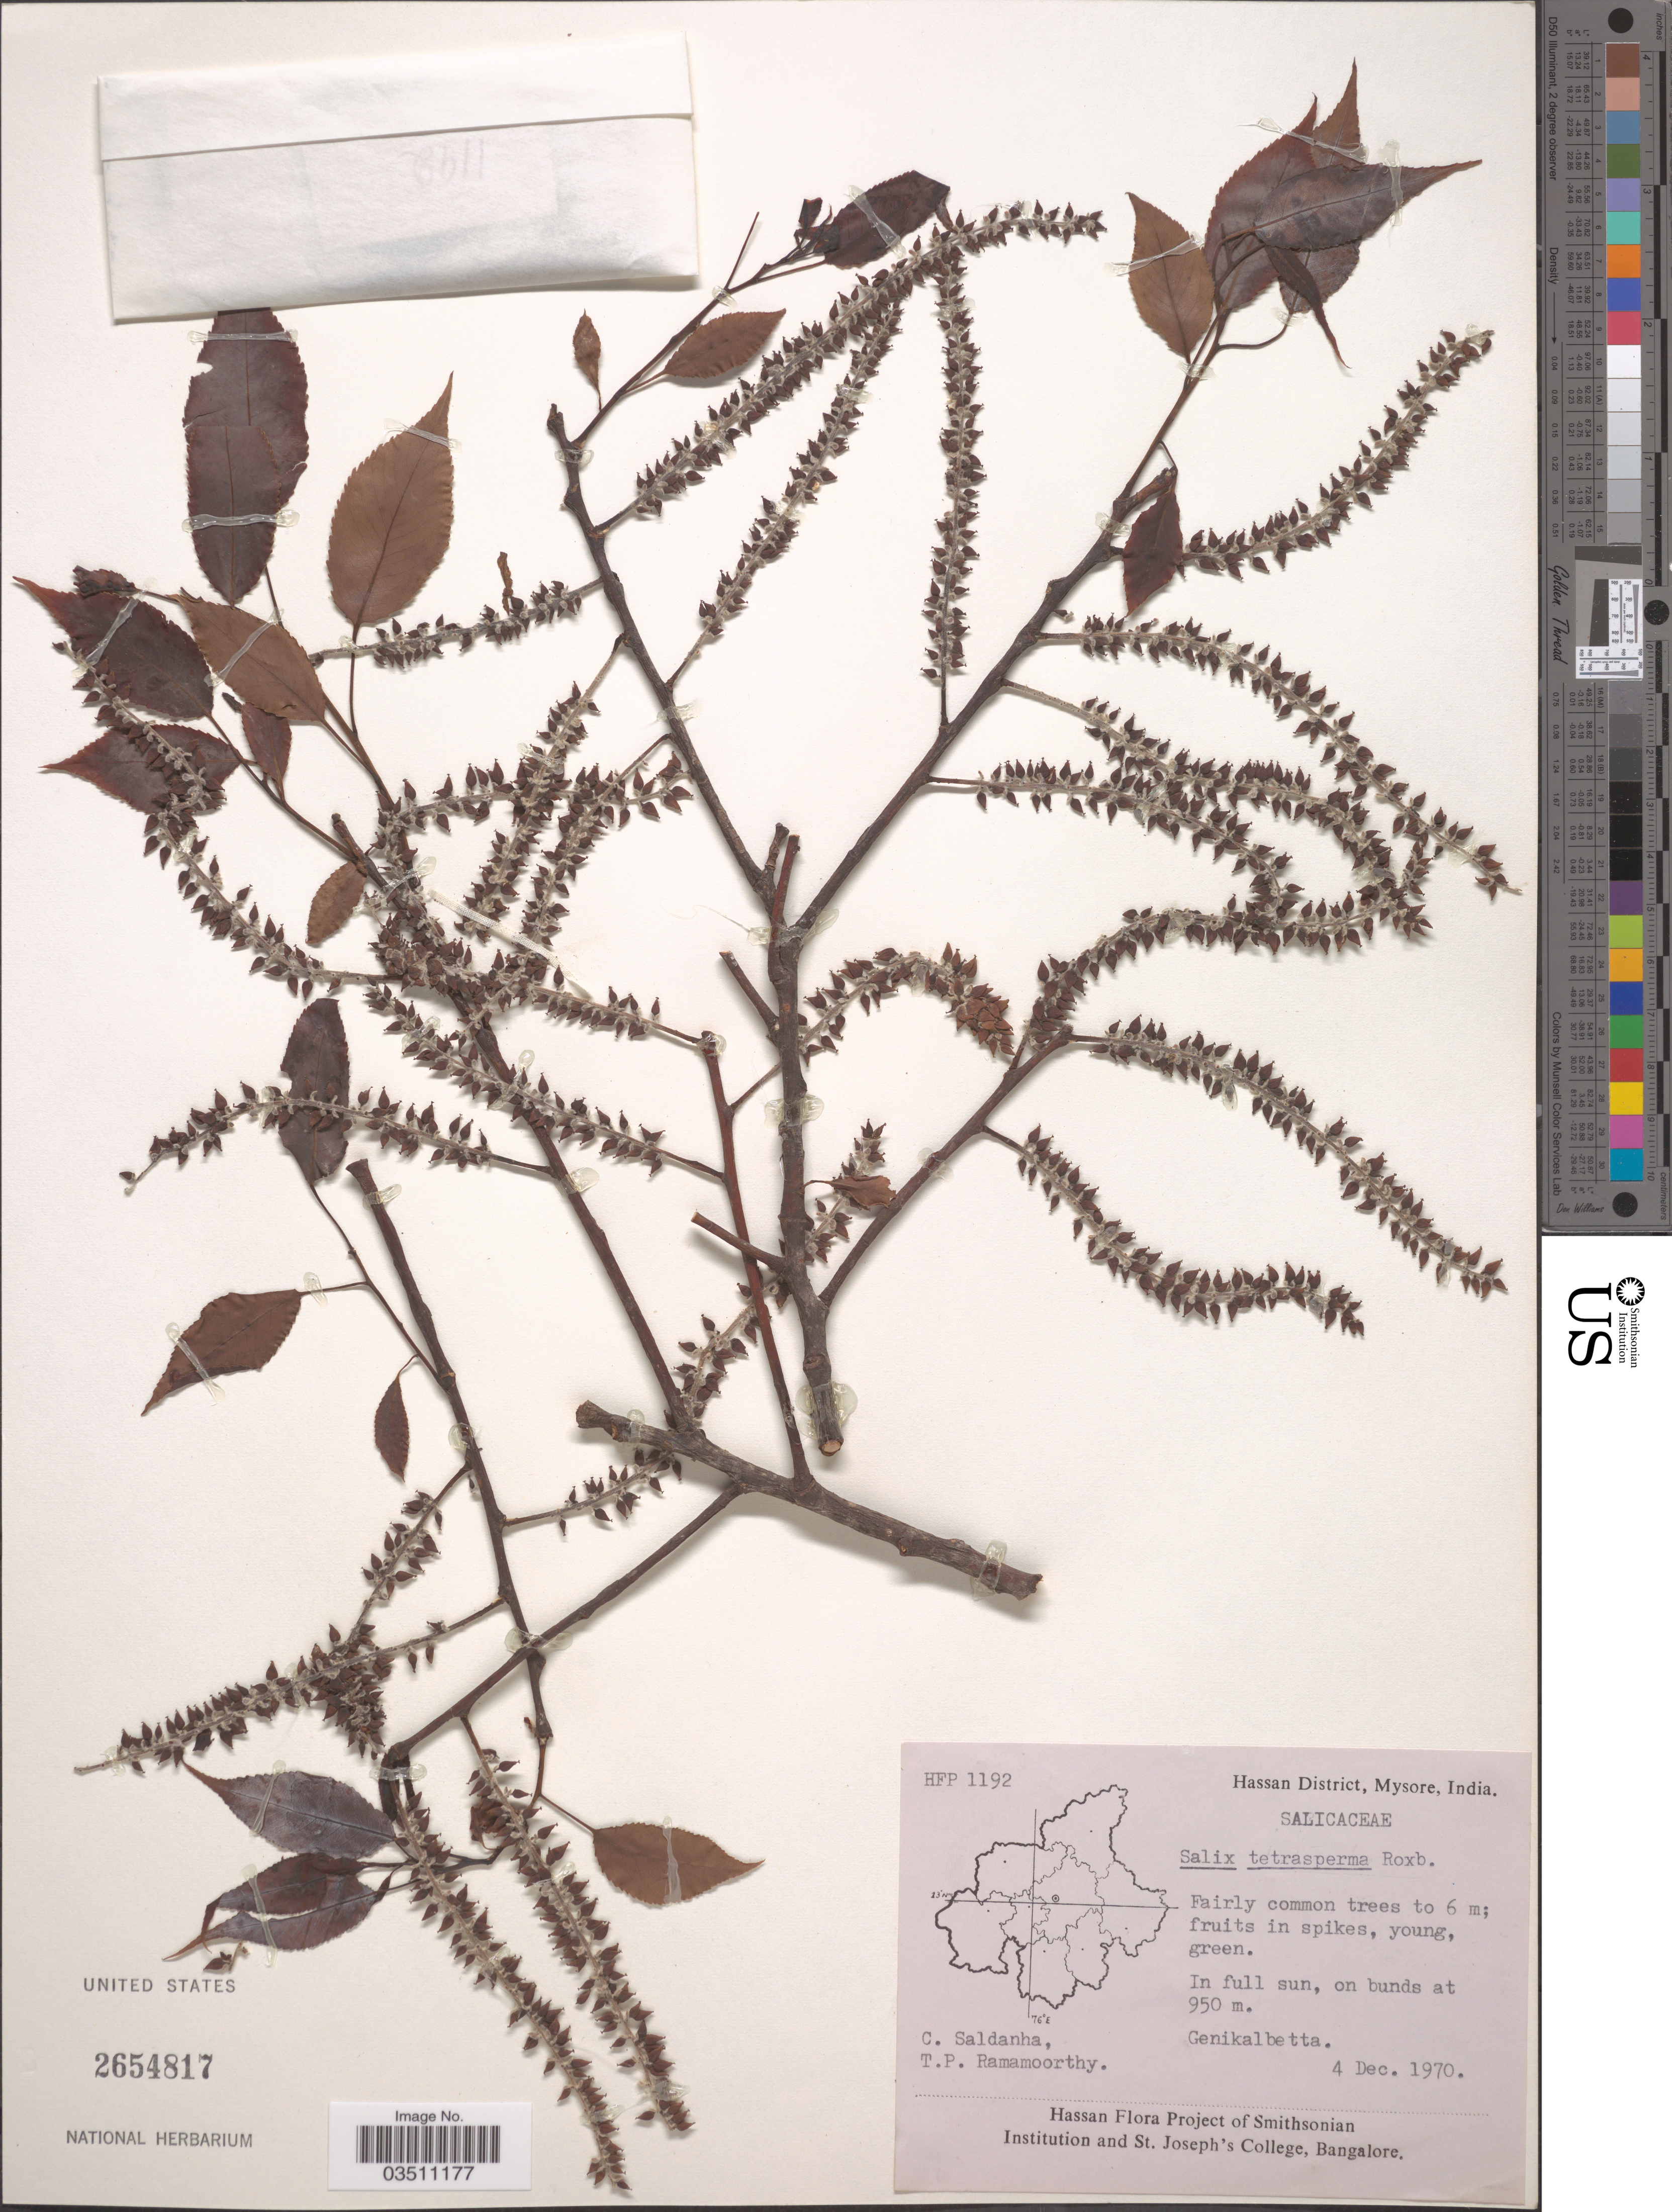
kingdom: Plantae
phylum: Tracheophyta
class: Magnoliopsida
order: Malpighiales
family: Salicaceae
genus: Salix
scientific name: Salix tetrasperma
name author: Roxb.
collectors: C. Saldanha & T. P. Ramamoorthy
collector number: HFP1192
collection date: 1970-12-04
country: India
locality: Hassan District, Mysore. Genikalbetta.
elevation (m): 950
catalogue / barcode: US 2654817